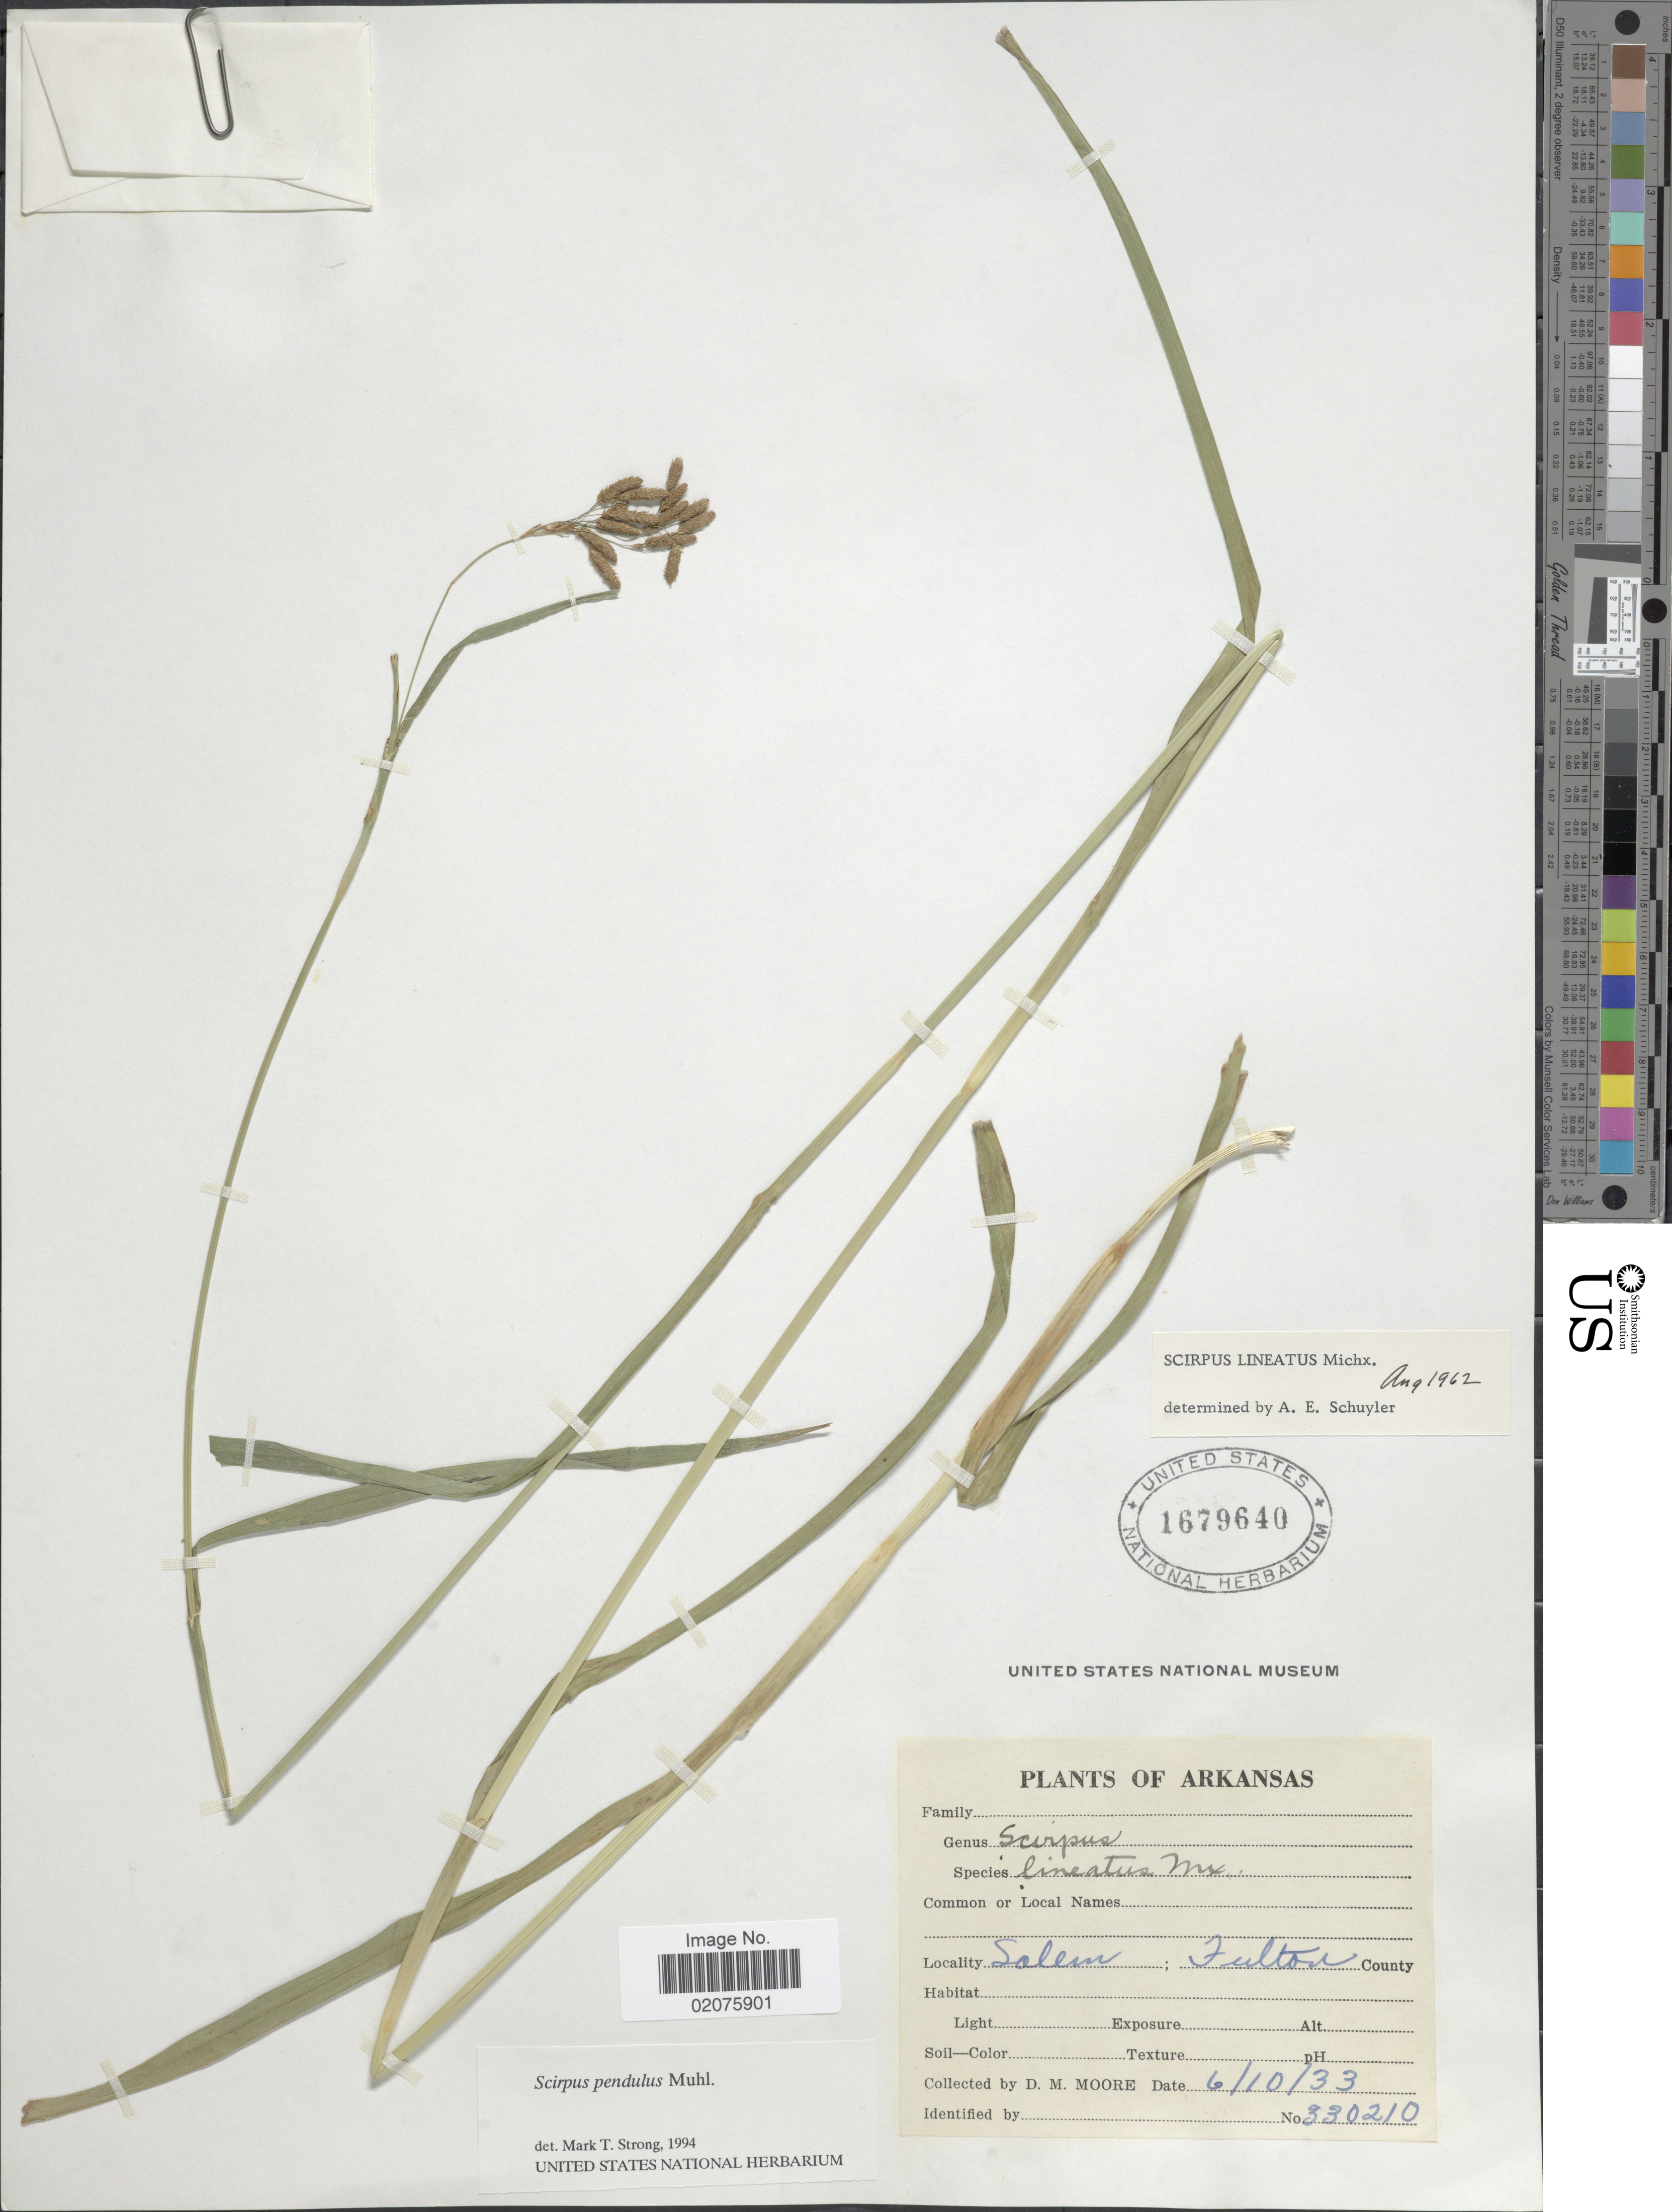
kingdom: Plantae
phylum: Tracheophyta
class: Liliopsida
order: Poales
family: Cyperaceae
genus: Scirpus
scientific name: Scirpus pendulus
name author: Muhl.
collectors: D. Moore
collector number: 330210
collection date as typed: Transcribed d/m/y: 10/6/33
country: United States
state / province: Arkansas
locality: Salem. Fulton County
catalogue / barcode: US 1679640